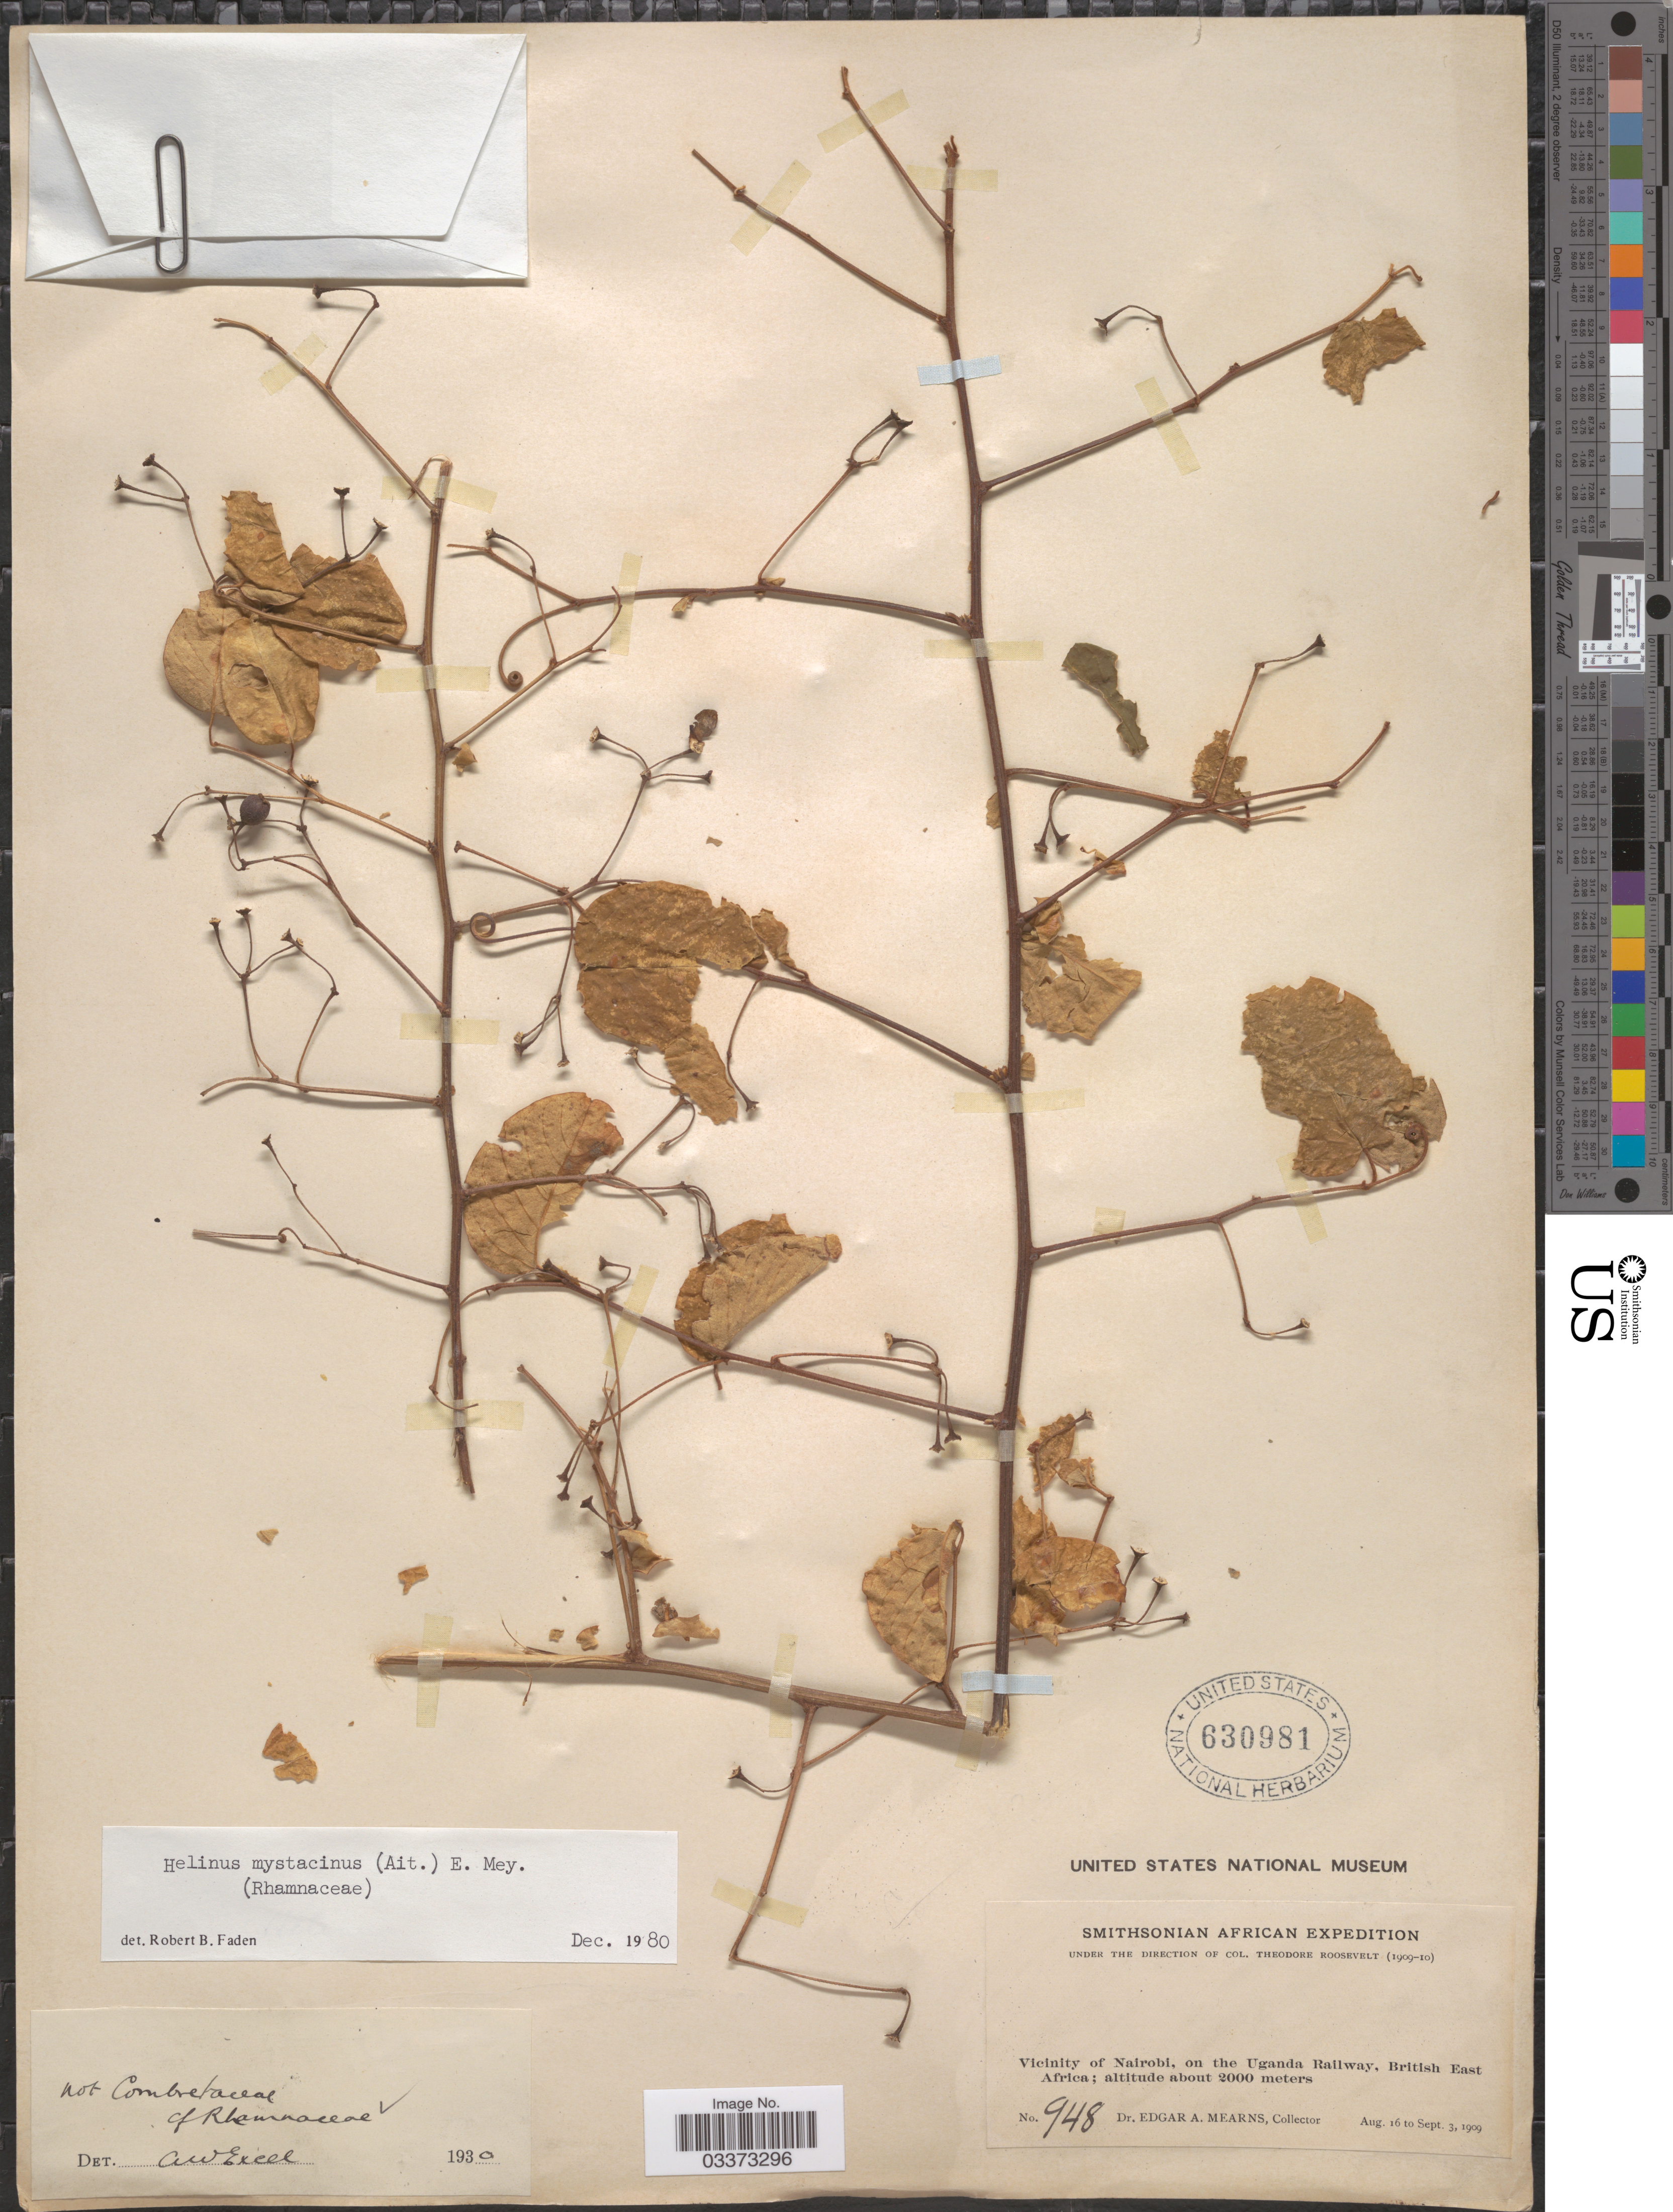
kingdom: Plantae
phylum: Tracheophyta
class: Magnoliopsida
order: Rosales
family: Rhamnaceae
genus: Helinus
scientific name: Helinus mystacinus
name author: (Aiton) E. Mey. ex Steud.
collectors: E. A. Mearns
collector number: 948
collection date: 1909-08-16/1909-09-03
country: Kenya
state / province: Nairobi Area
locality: Vicinity of Nairobi, on the Uganda Railway, British East Africa.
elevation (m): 2000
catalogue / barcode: US 630981